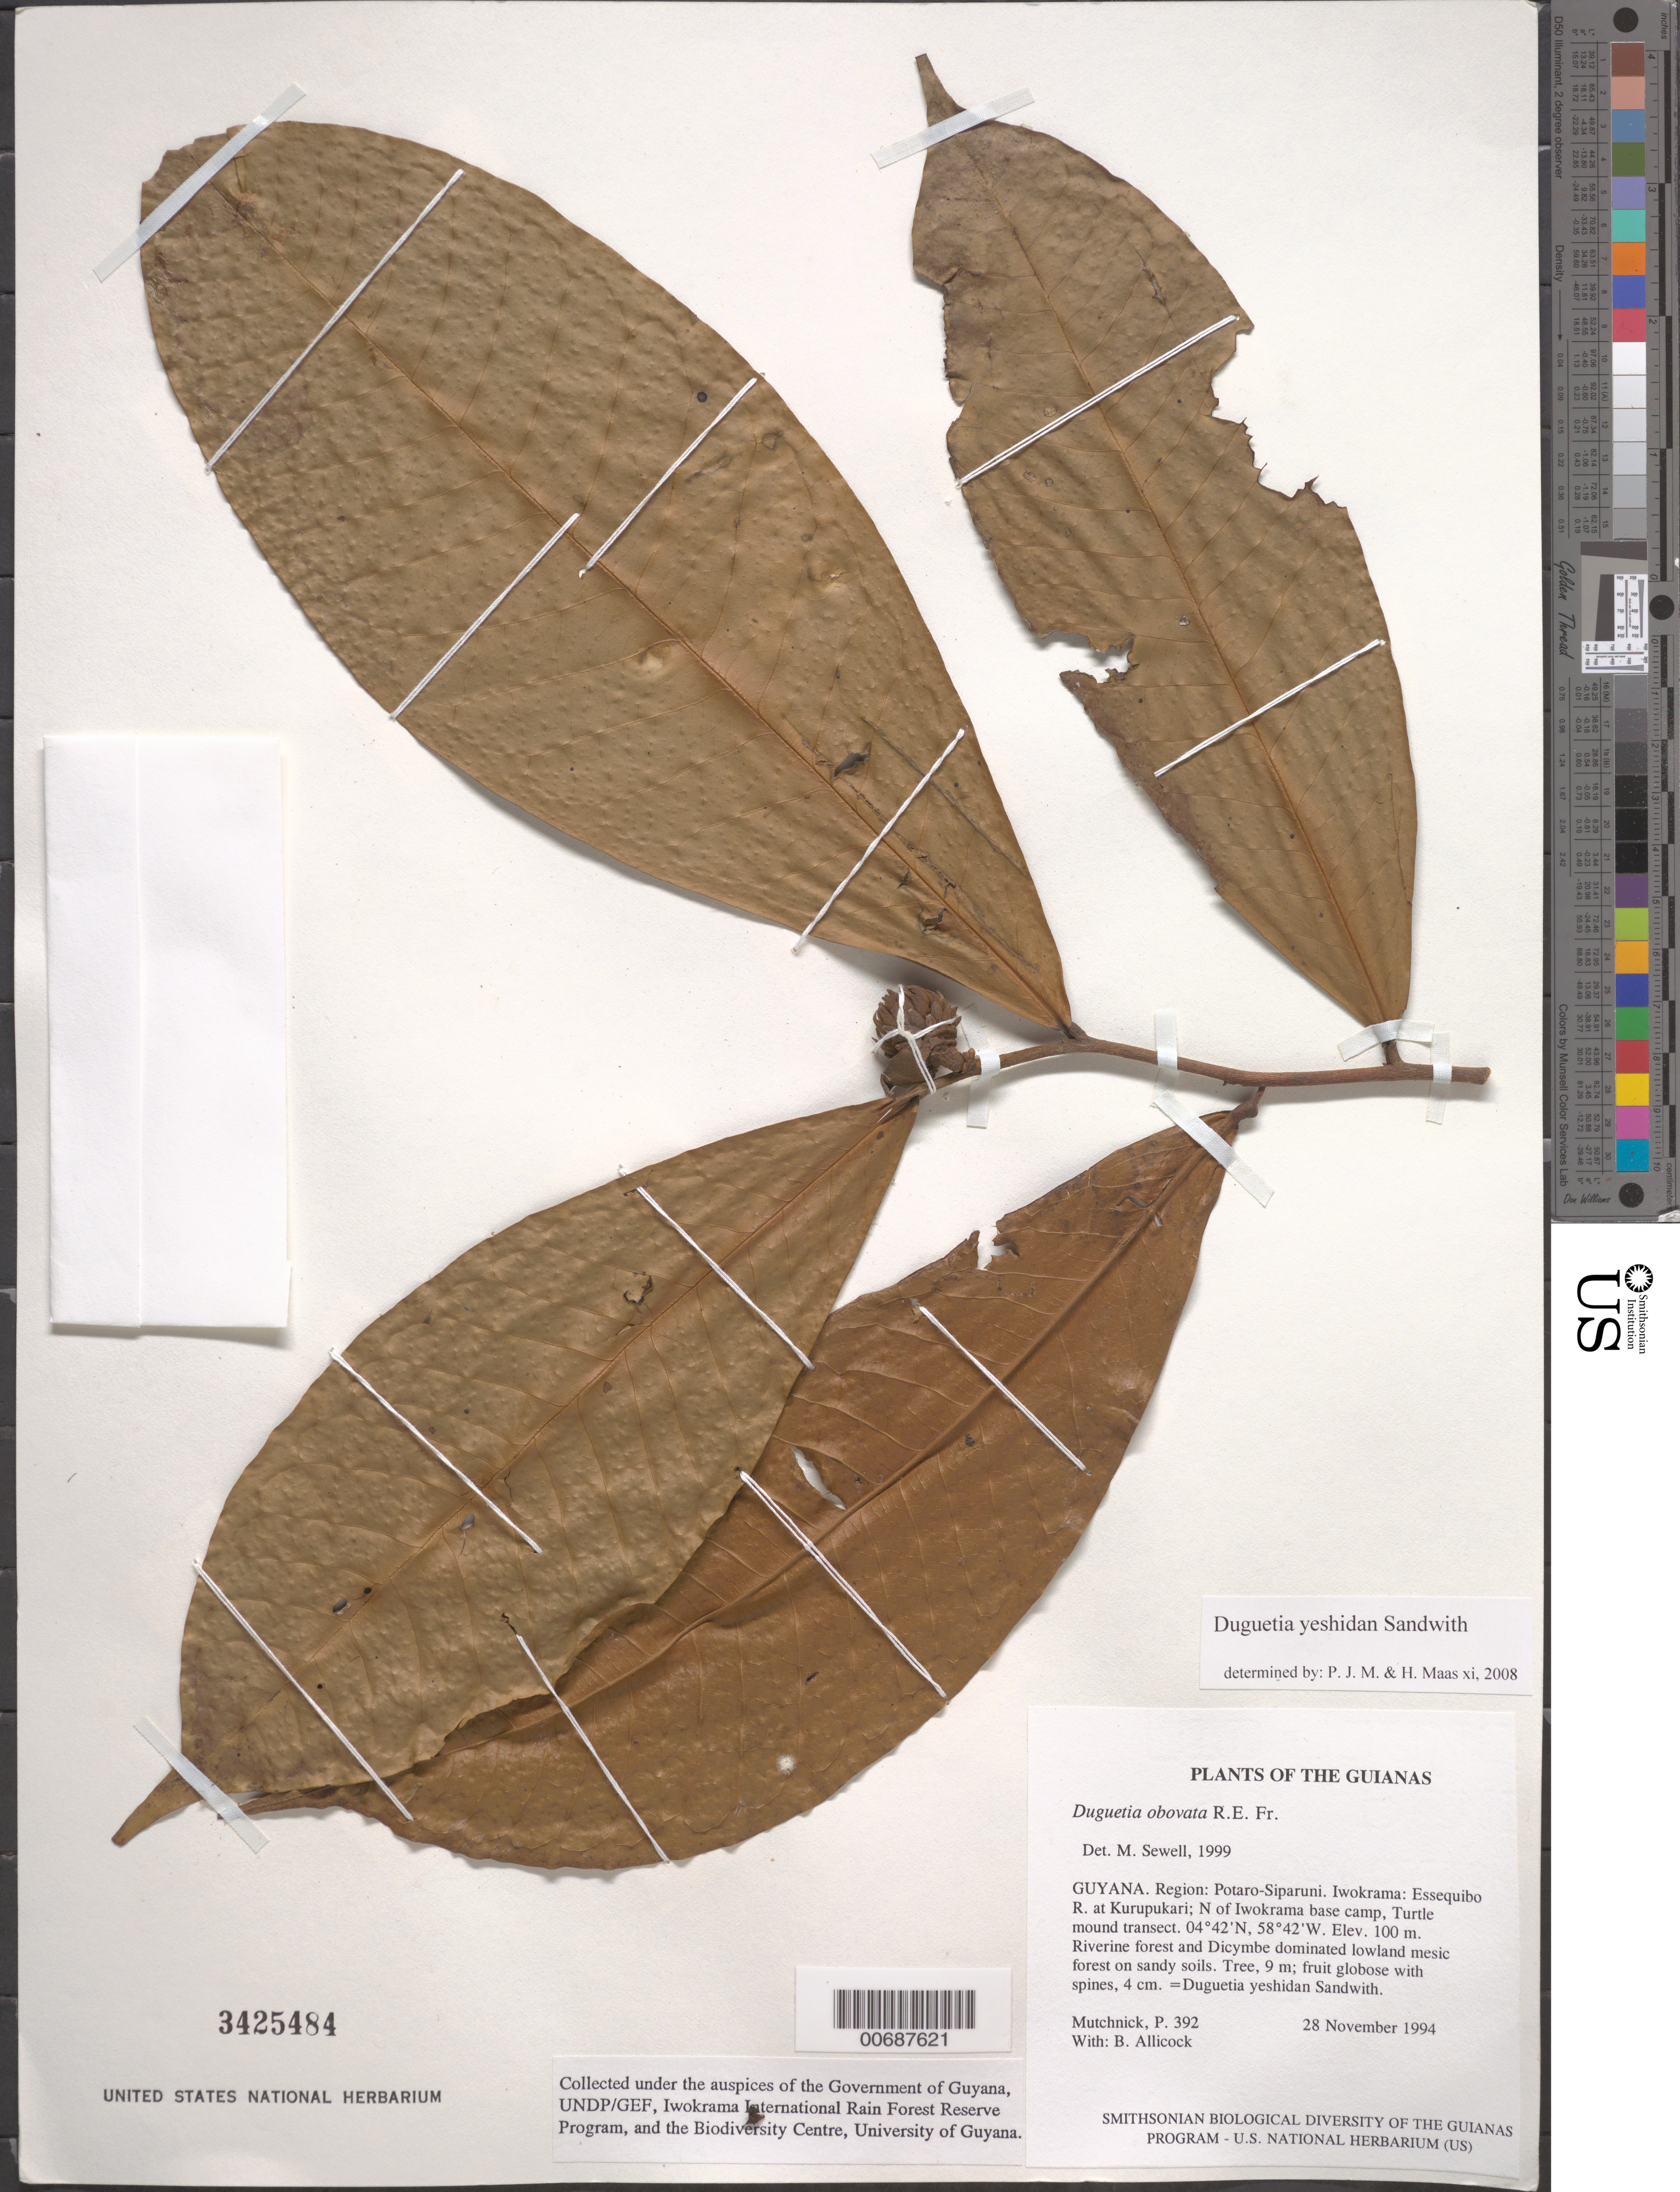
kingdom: Plantae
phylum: Tracheophyta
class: Magnoliopsida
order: Magnoliales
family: Annonaceae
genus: Duguetia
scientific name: Duguetia yeshidan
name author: Sandwith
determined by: Maas, Paul J.; Maas, H.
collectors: P. Mutchnick & B. Allicock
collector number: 392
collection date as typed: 28 November 1994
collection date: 1994-11-28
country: Guyana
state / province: Potaro-Siparuni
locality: Iwokrama: Essequibo R. at Kurupukari; N of Iwokrama base camp, Turtle mound transect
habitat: Riverine forest and Dicymbe dominated lowland mesic forest on sandy soils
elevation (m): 100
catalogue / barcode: US 3425484